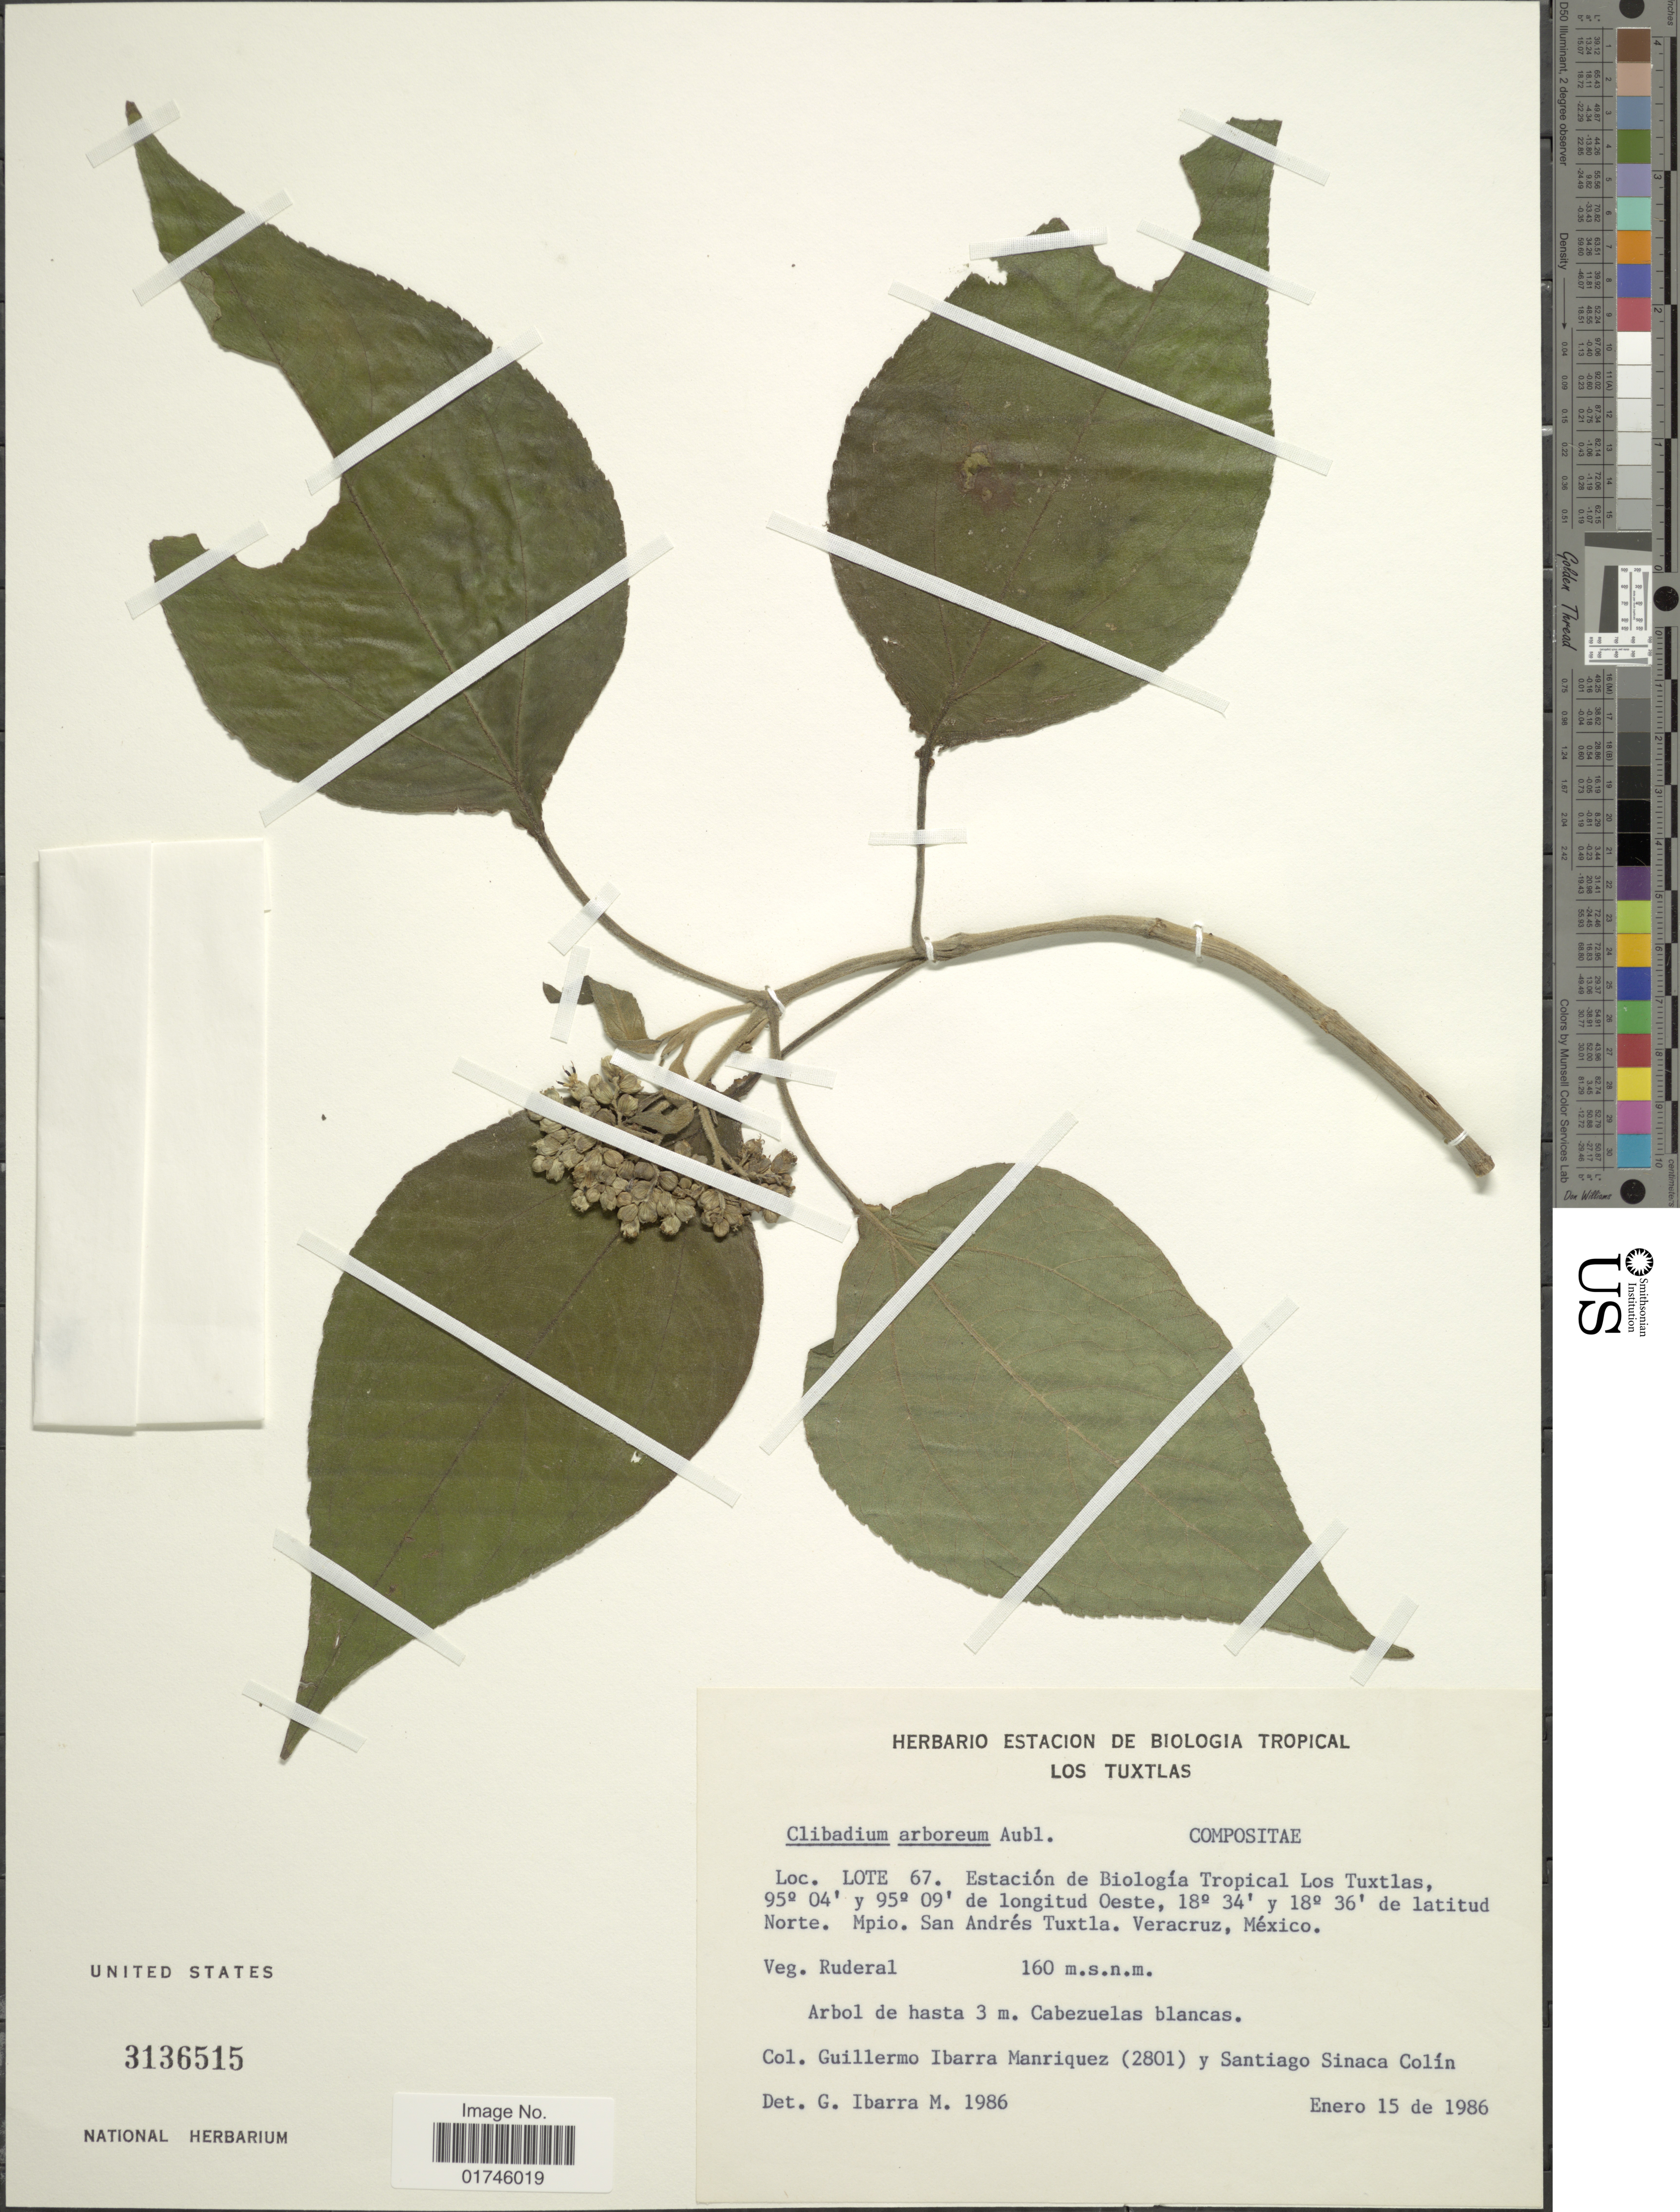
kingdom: Plantae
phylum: Tracheophyta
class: Magnoliopsida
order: Asterales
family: Asteraceae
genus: Clibadium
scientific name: Clibadium arboreum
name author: Donn. Sm.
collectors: G. Ibarra-Manríquez & S. Sinaca-Colin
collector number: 2801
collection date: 1986-01-15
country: Mexico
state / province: Veracruz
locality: Estacion de Biologica Tropical Los Tuxtlas, Mpio. San Andres Tuxtla, Veracruz, Mexico.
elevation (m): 160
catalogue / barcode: US 3136515